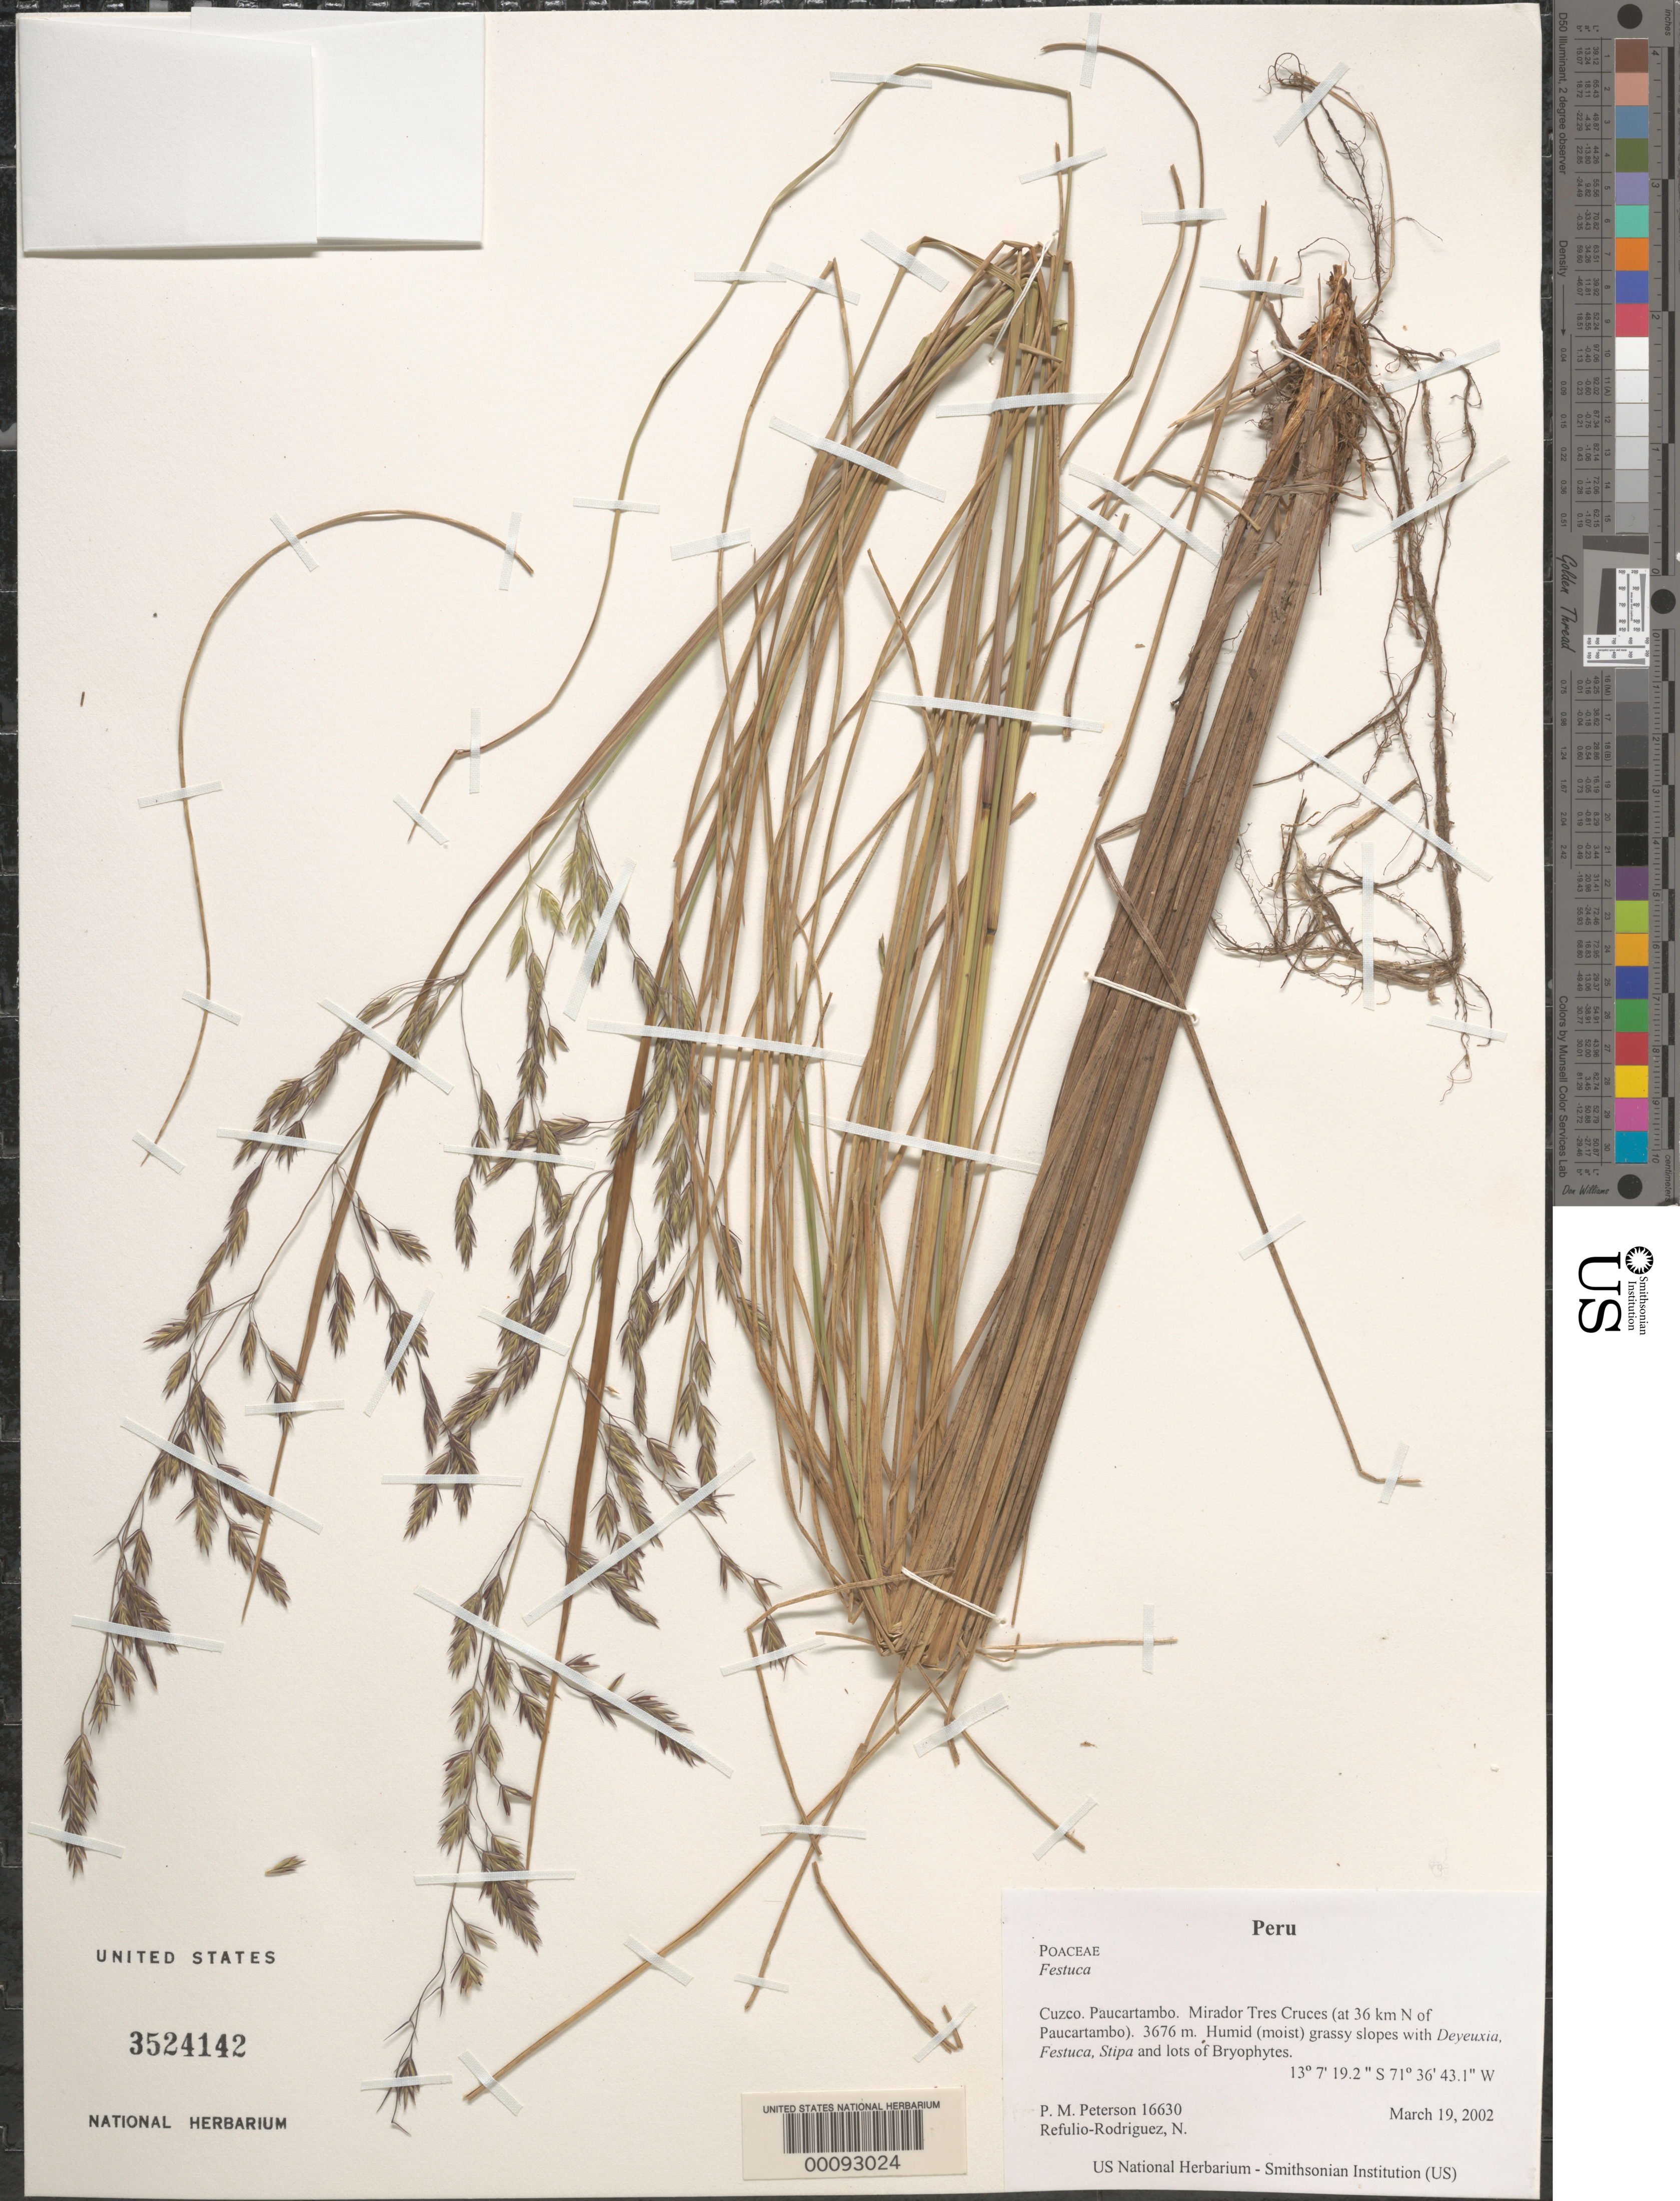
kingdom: Plantae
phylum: Tracheophyta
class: Liliopsida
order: Poales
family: Poaceae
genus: Festuca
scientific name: Festuca sp.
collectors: P. M. Peterson & N. Refulio-Rodríguez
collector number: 16630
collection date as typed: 19 Mar 2002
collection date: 2002-03-19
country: Peru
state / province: Cusco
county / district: Paucartambo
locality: Mirador Tres Cruces (at 36 km N of Paucartambo).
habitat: Humid (moist) grassy slopes with ~Deyeuxia, Festuca, Stipa~ and lots of Bryophytes.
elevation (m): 3676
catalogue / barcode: US 3524142